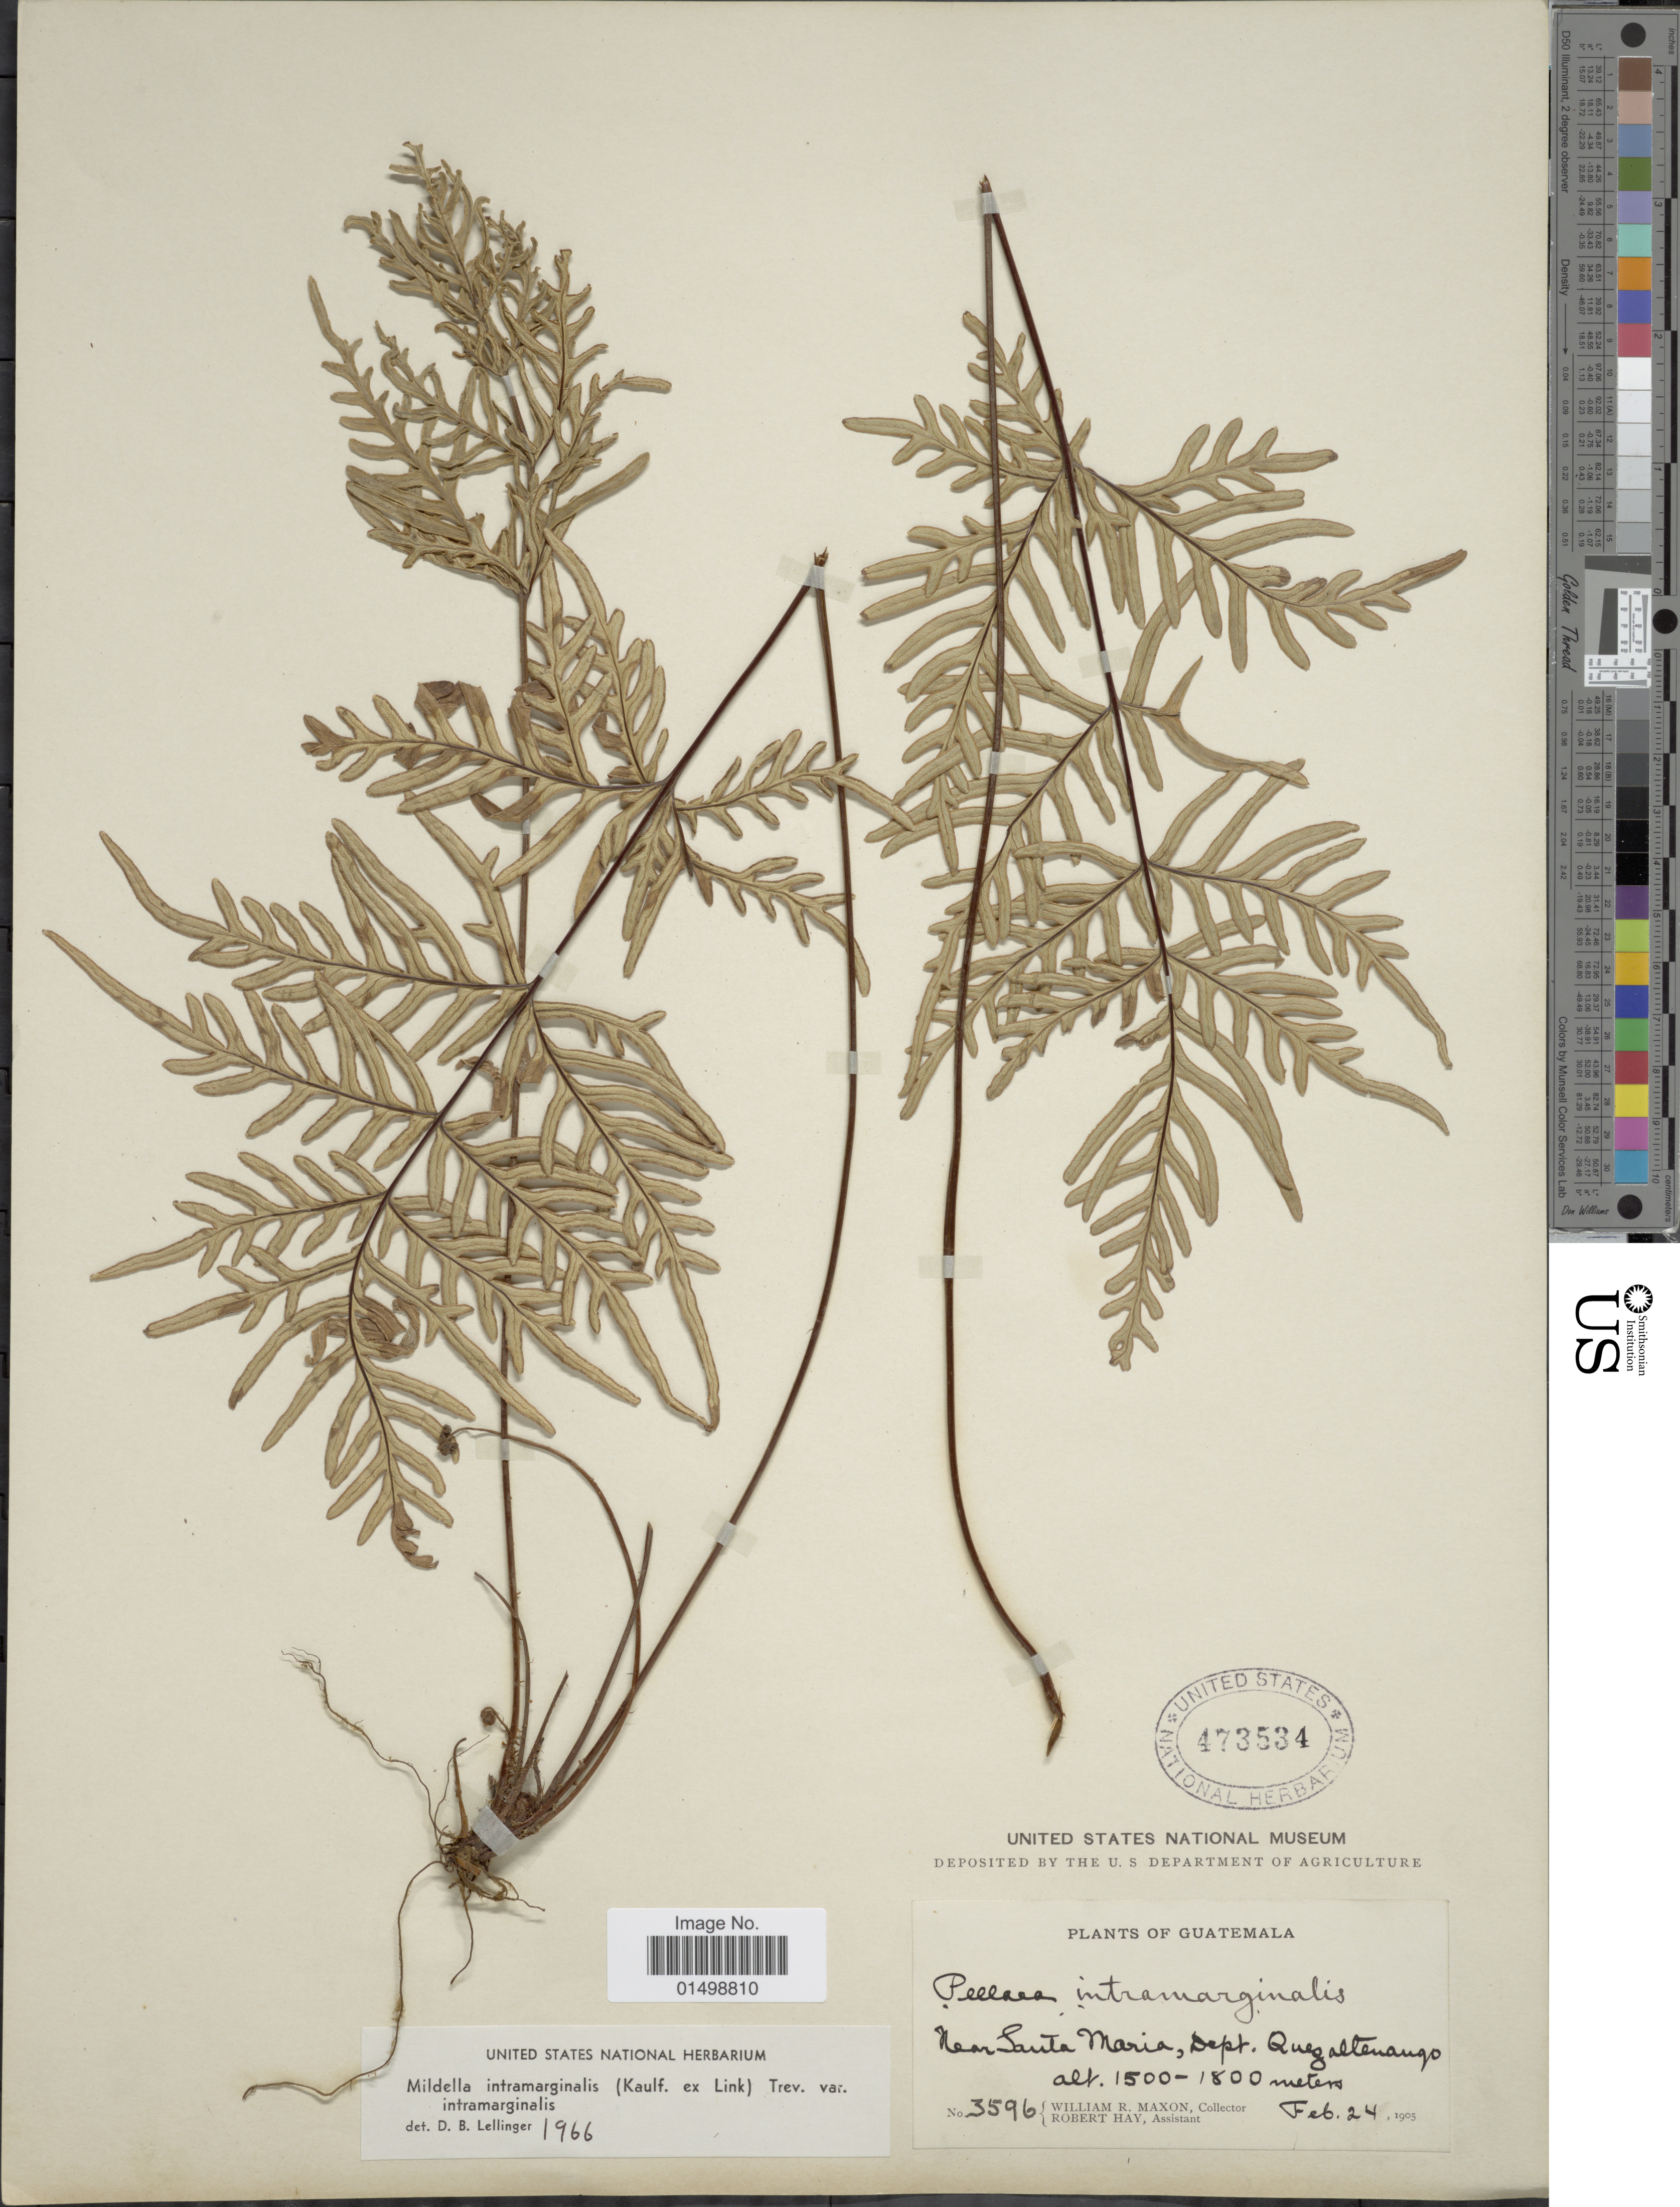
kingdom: Plantae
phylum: Tracheophyta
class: Polypodiopsida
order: Polypodiales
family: Pteridaceae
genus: Cheilanthes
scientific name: Cheilanthes intramarginalis var. intramarginalis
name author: (Kaulf.) Hook.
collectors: W. R. Maxon & R. H. Hay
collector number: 3596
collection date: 1905-02-24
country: Guatemala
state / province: Quetzaltenango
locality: Near Santa Maria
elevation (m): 1500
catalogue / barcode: US 473534